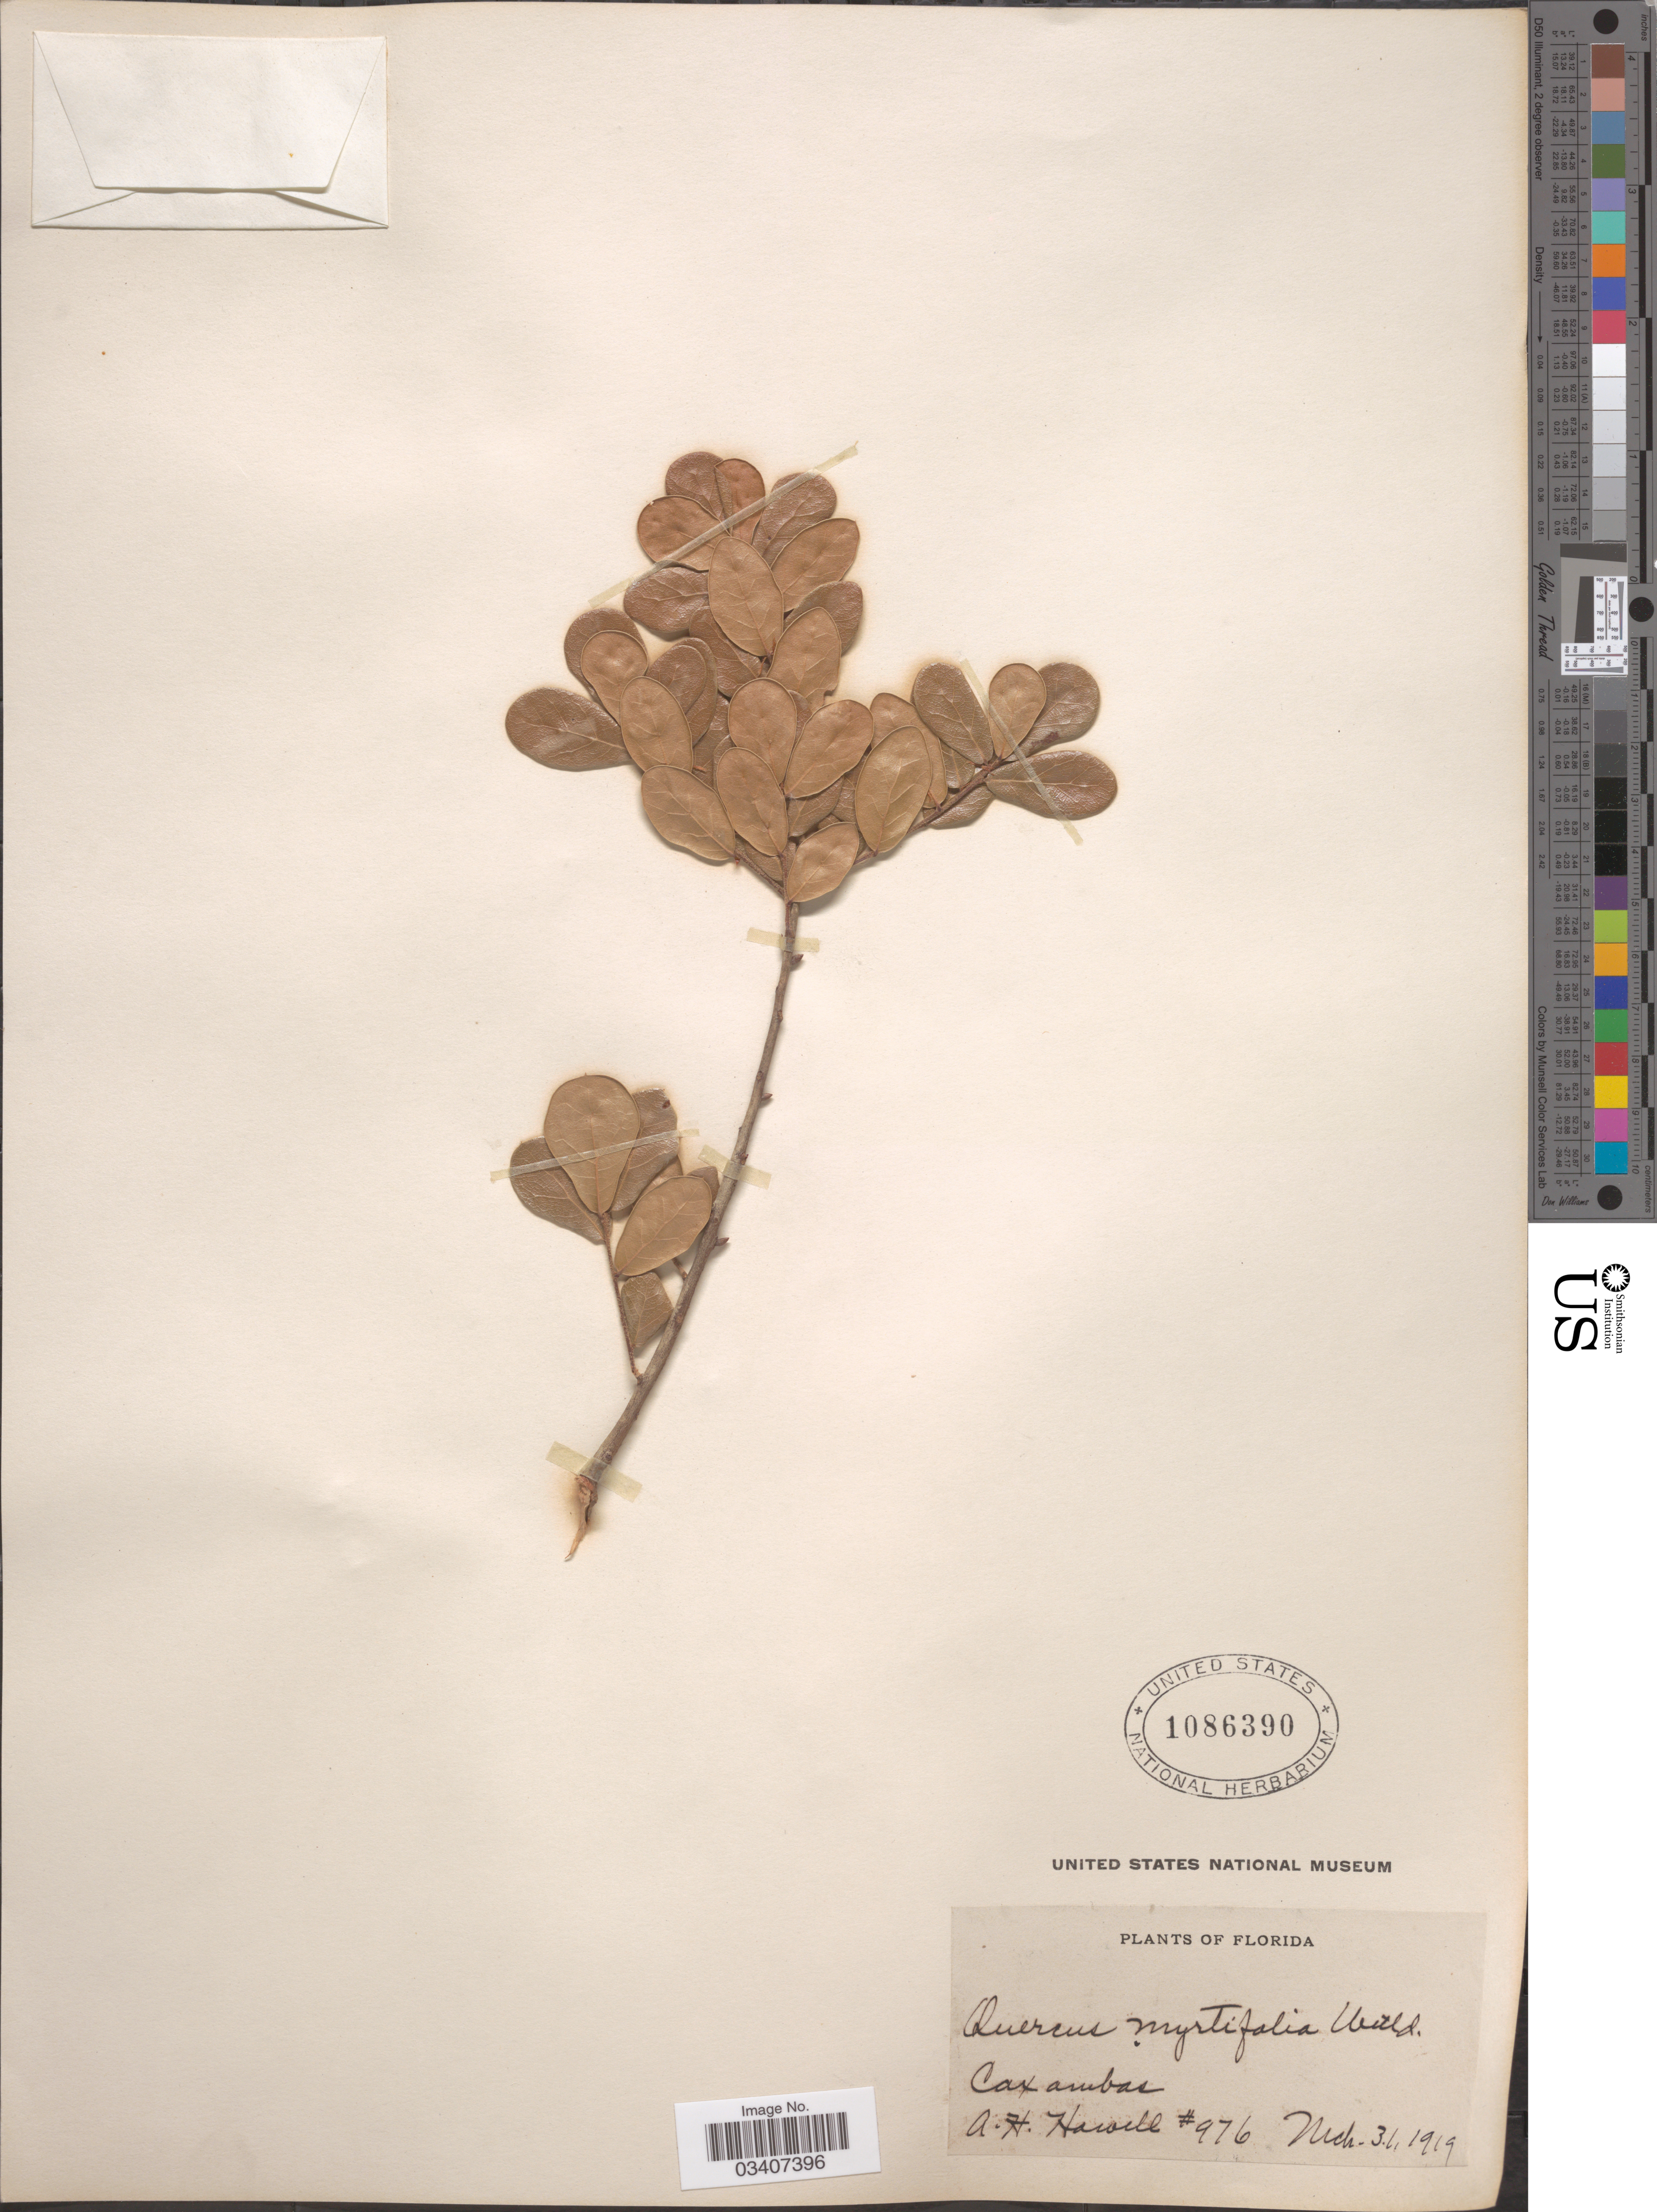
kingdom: Plantae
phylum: Tracheophyta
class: Magnoliopsida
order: Fagales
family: Fagaceae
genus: Quercus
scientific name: Quercus myrtifolia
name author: Willd.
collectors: A. Howell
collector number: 976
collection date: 1919-03-03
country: United States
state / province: Florida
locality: Caxambas.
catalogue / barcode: US 1086390